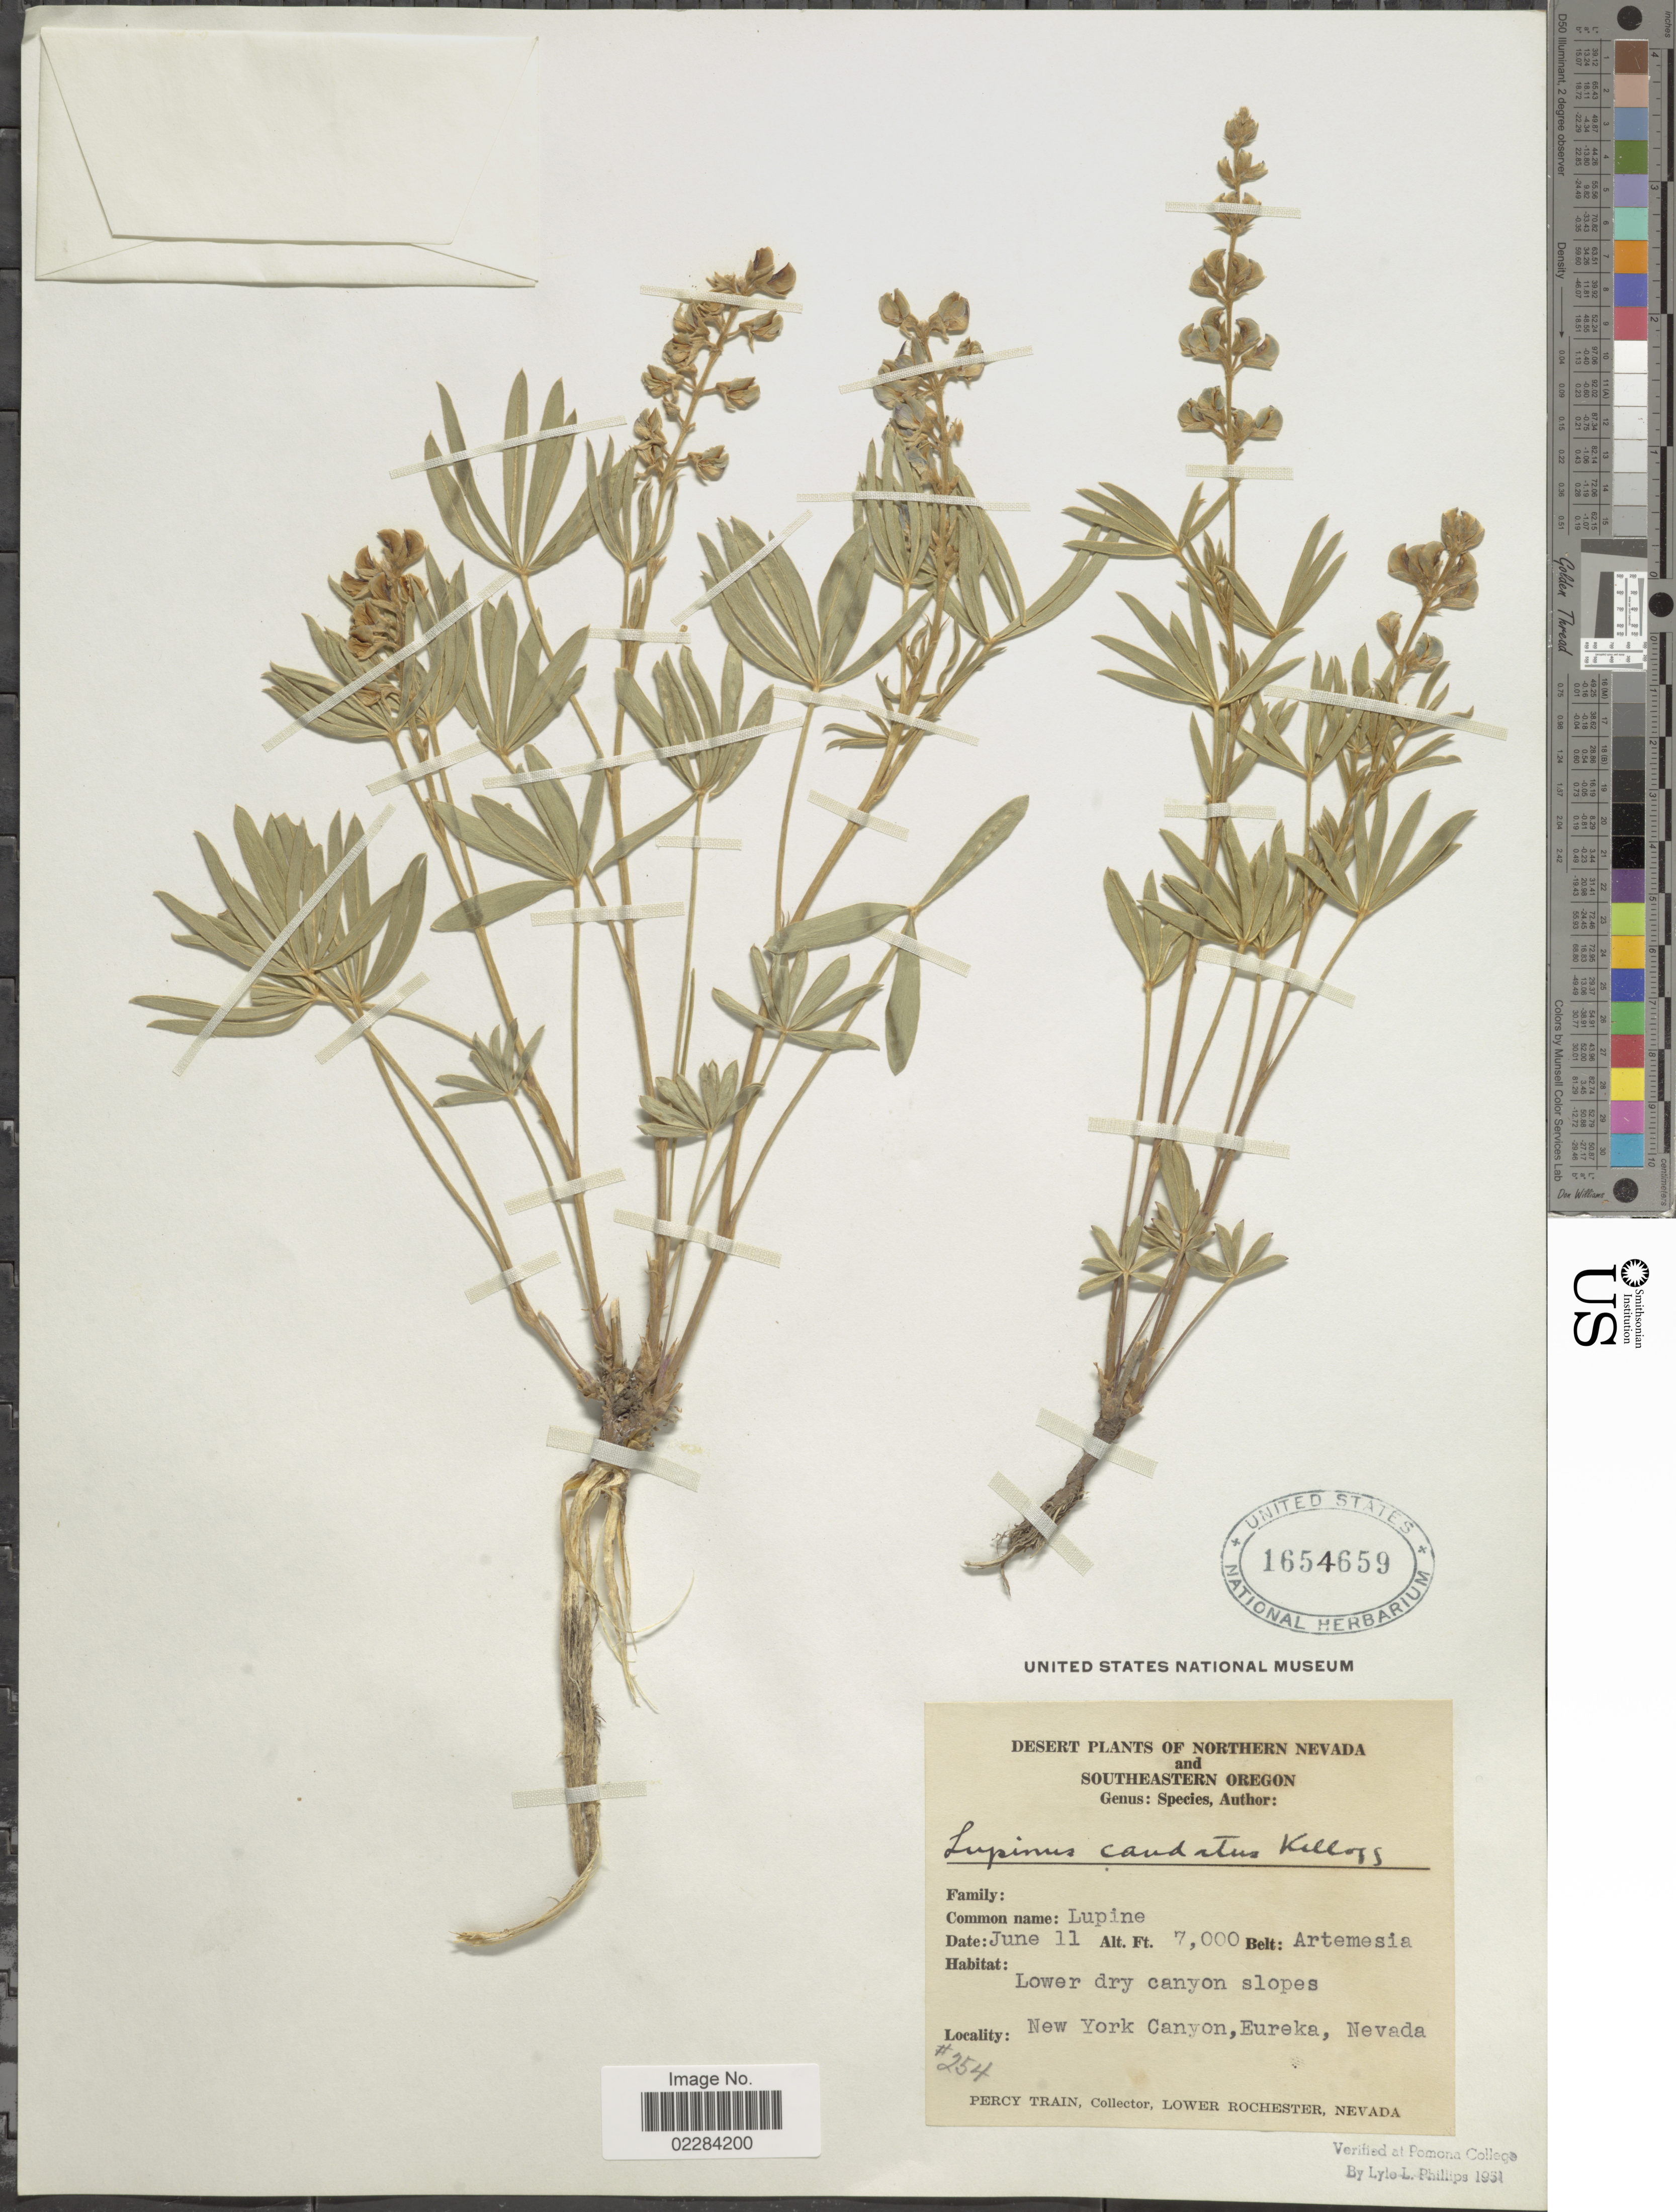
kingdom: Plantae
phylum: Tracheophyta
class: Magnoliopsida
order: Fabales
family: Fabaceae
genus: Lupinus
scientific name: Lupinus caudatus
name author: Kellogg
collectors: P. Train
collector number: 254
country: United States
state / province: Nevada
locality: Northern Nevada. New York Canyon, Eureka.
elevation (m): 2134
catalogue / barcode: US 1654659